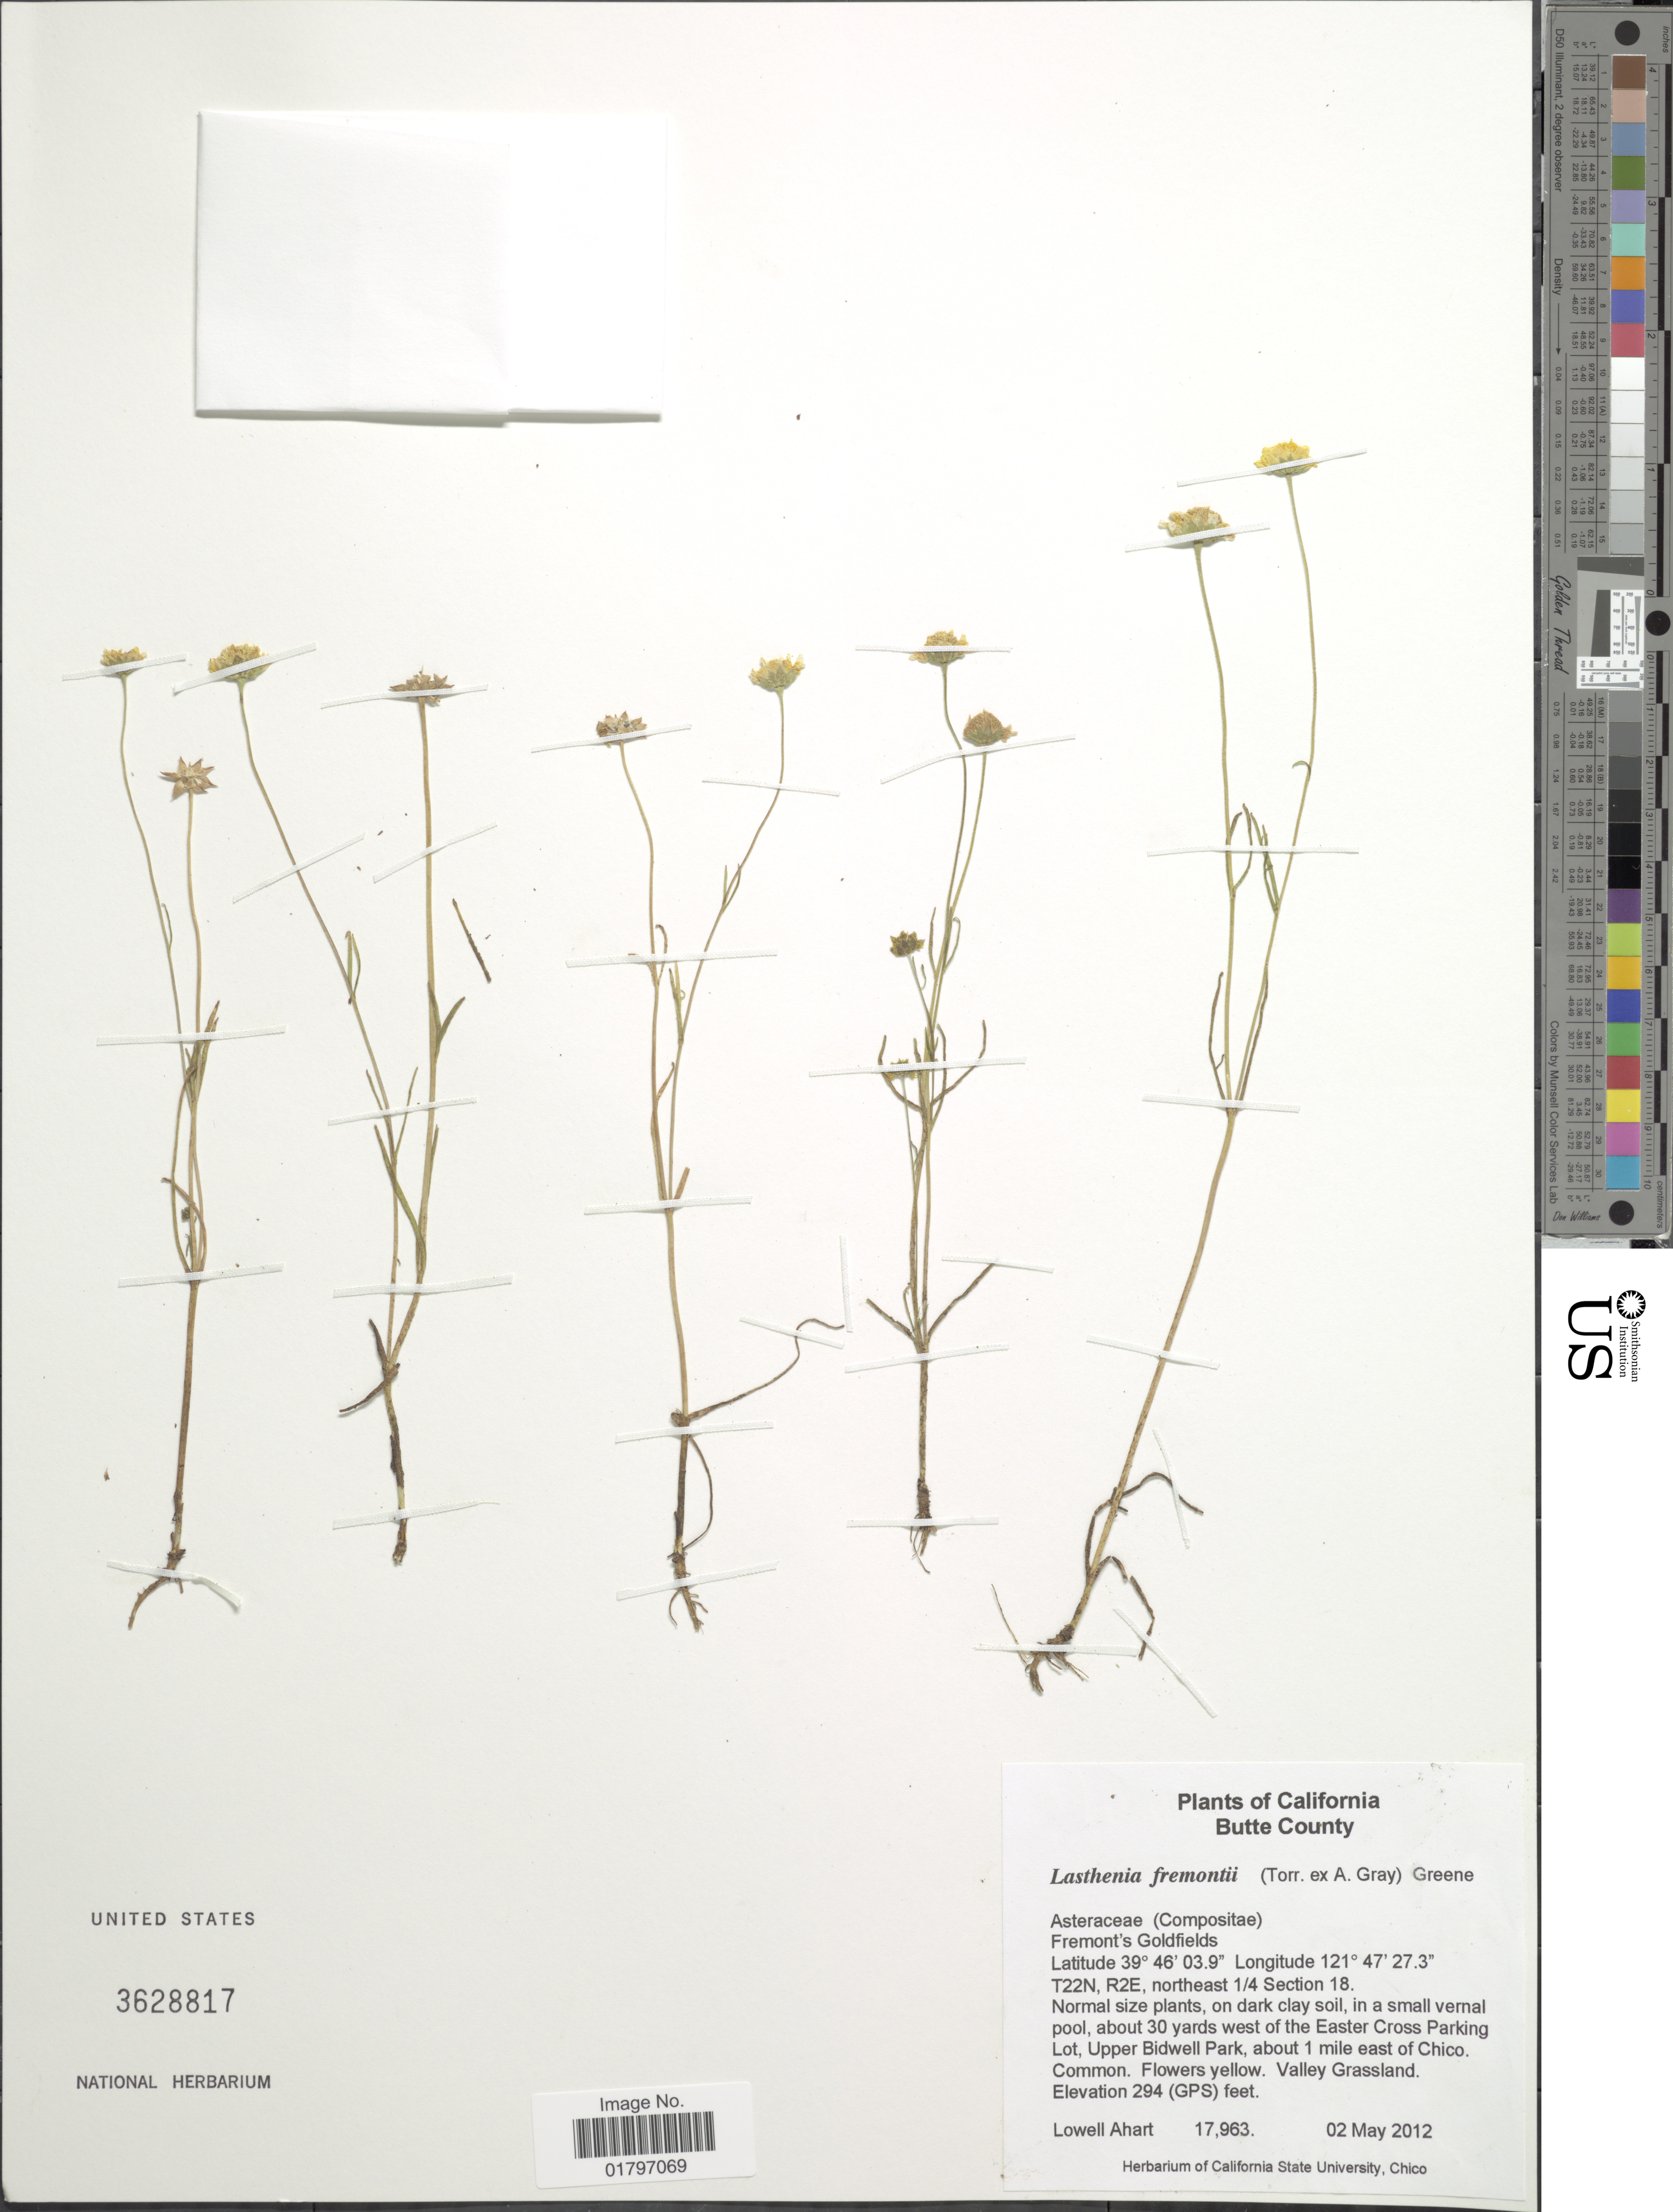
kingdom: Plantae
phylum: Tracheophyta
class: Magnoliopsida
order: Asterales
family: Asteraceae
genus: Lasthenia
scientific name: Lasthenia fremontii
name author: (Torr. ex A. Gray) Greene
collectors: L. Ahart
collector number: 17963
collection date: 2012-05-02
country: United States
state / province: California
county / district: Butte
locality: Butte County. Fremont's Goldfields. T22N, R2E, northeast 1/4 Section 18. About 30 yards west of the Easter Cross Parking Lot, Upper Bidwell Park, about 1 mile east of Chico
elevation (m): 90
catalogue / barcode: US 3628817